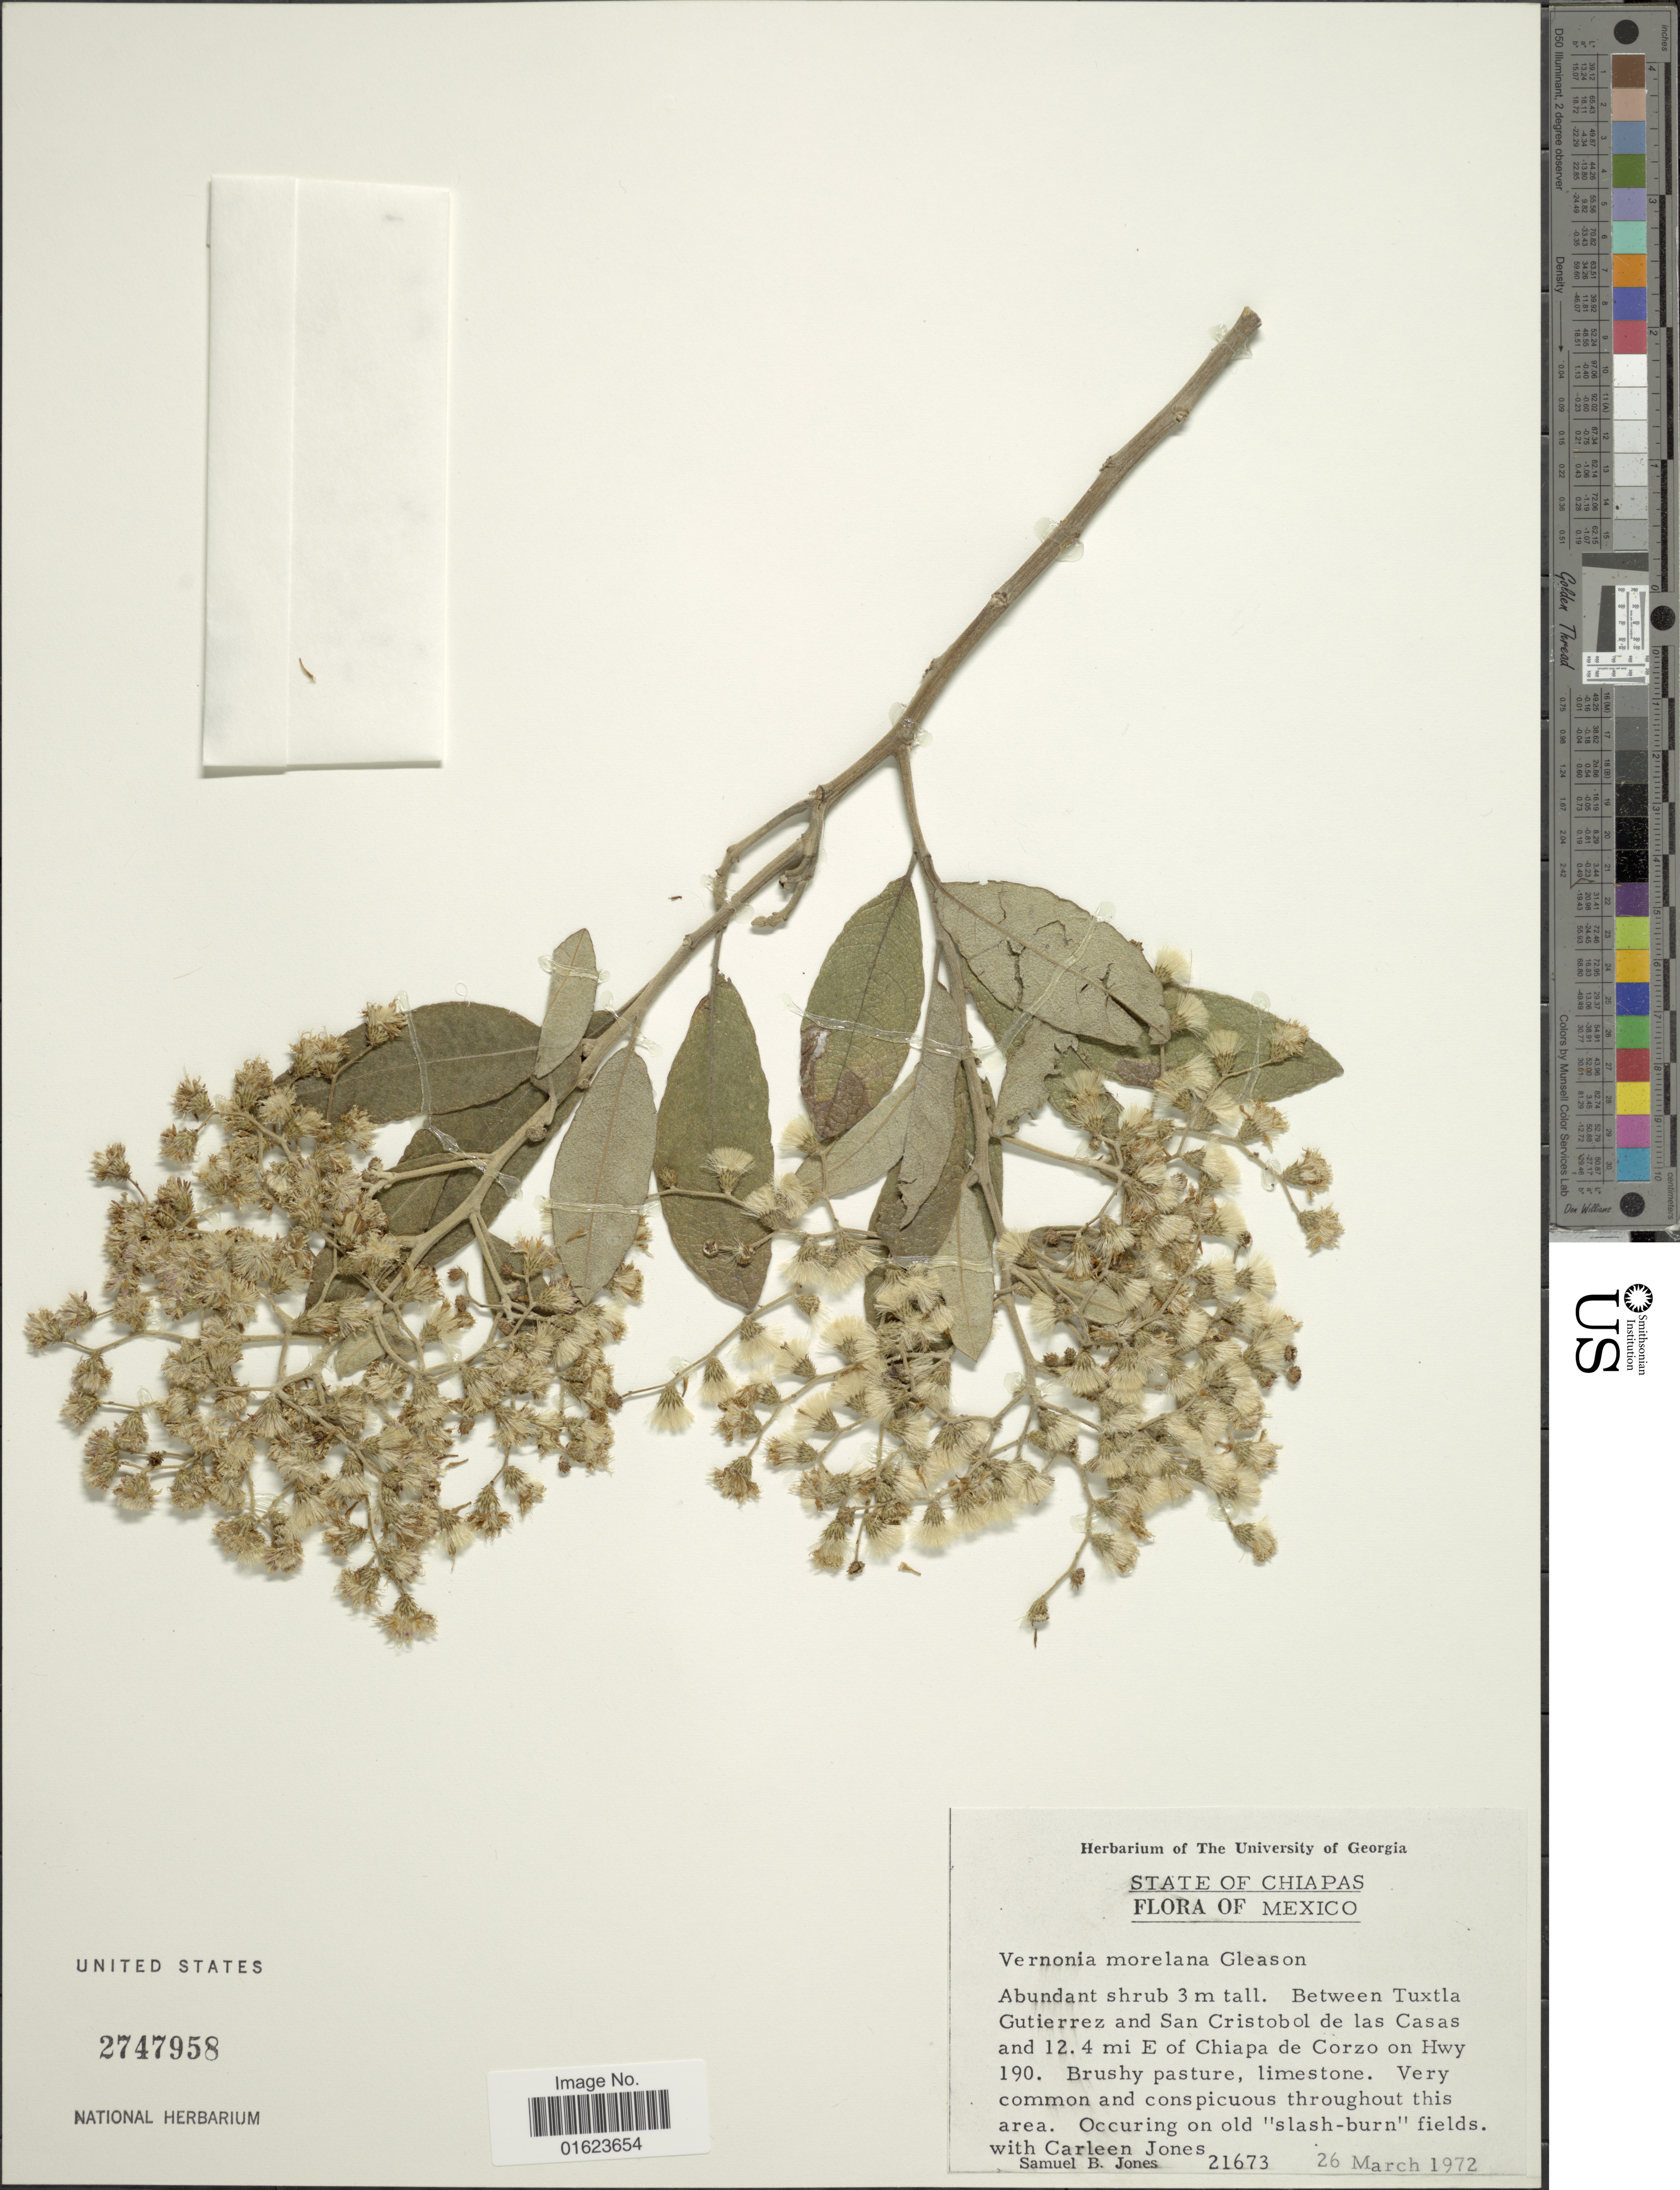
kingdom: Plantae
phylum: Tracheophyta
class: Magnoliopsida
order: Asterales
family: Asteraceae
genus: Vernonanthura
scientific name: Vernonanthura cordata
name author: (Kunth) H. Rob.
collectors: S. B. Jones & Carleen Jones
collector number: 21673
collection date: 1972-03-26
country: Mexico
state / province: Chiapas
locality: State of Chiapas. Mexico. Between Tuxtla Gutierrez and San Cristobal de las Casas and 12.4 mi E of Chiapa de Corzo on Hwy 190.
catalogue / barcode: US 2747958